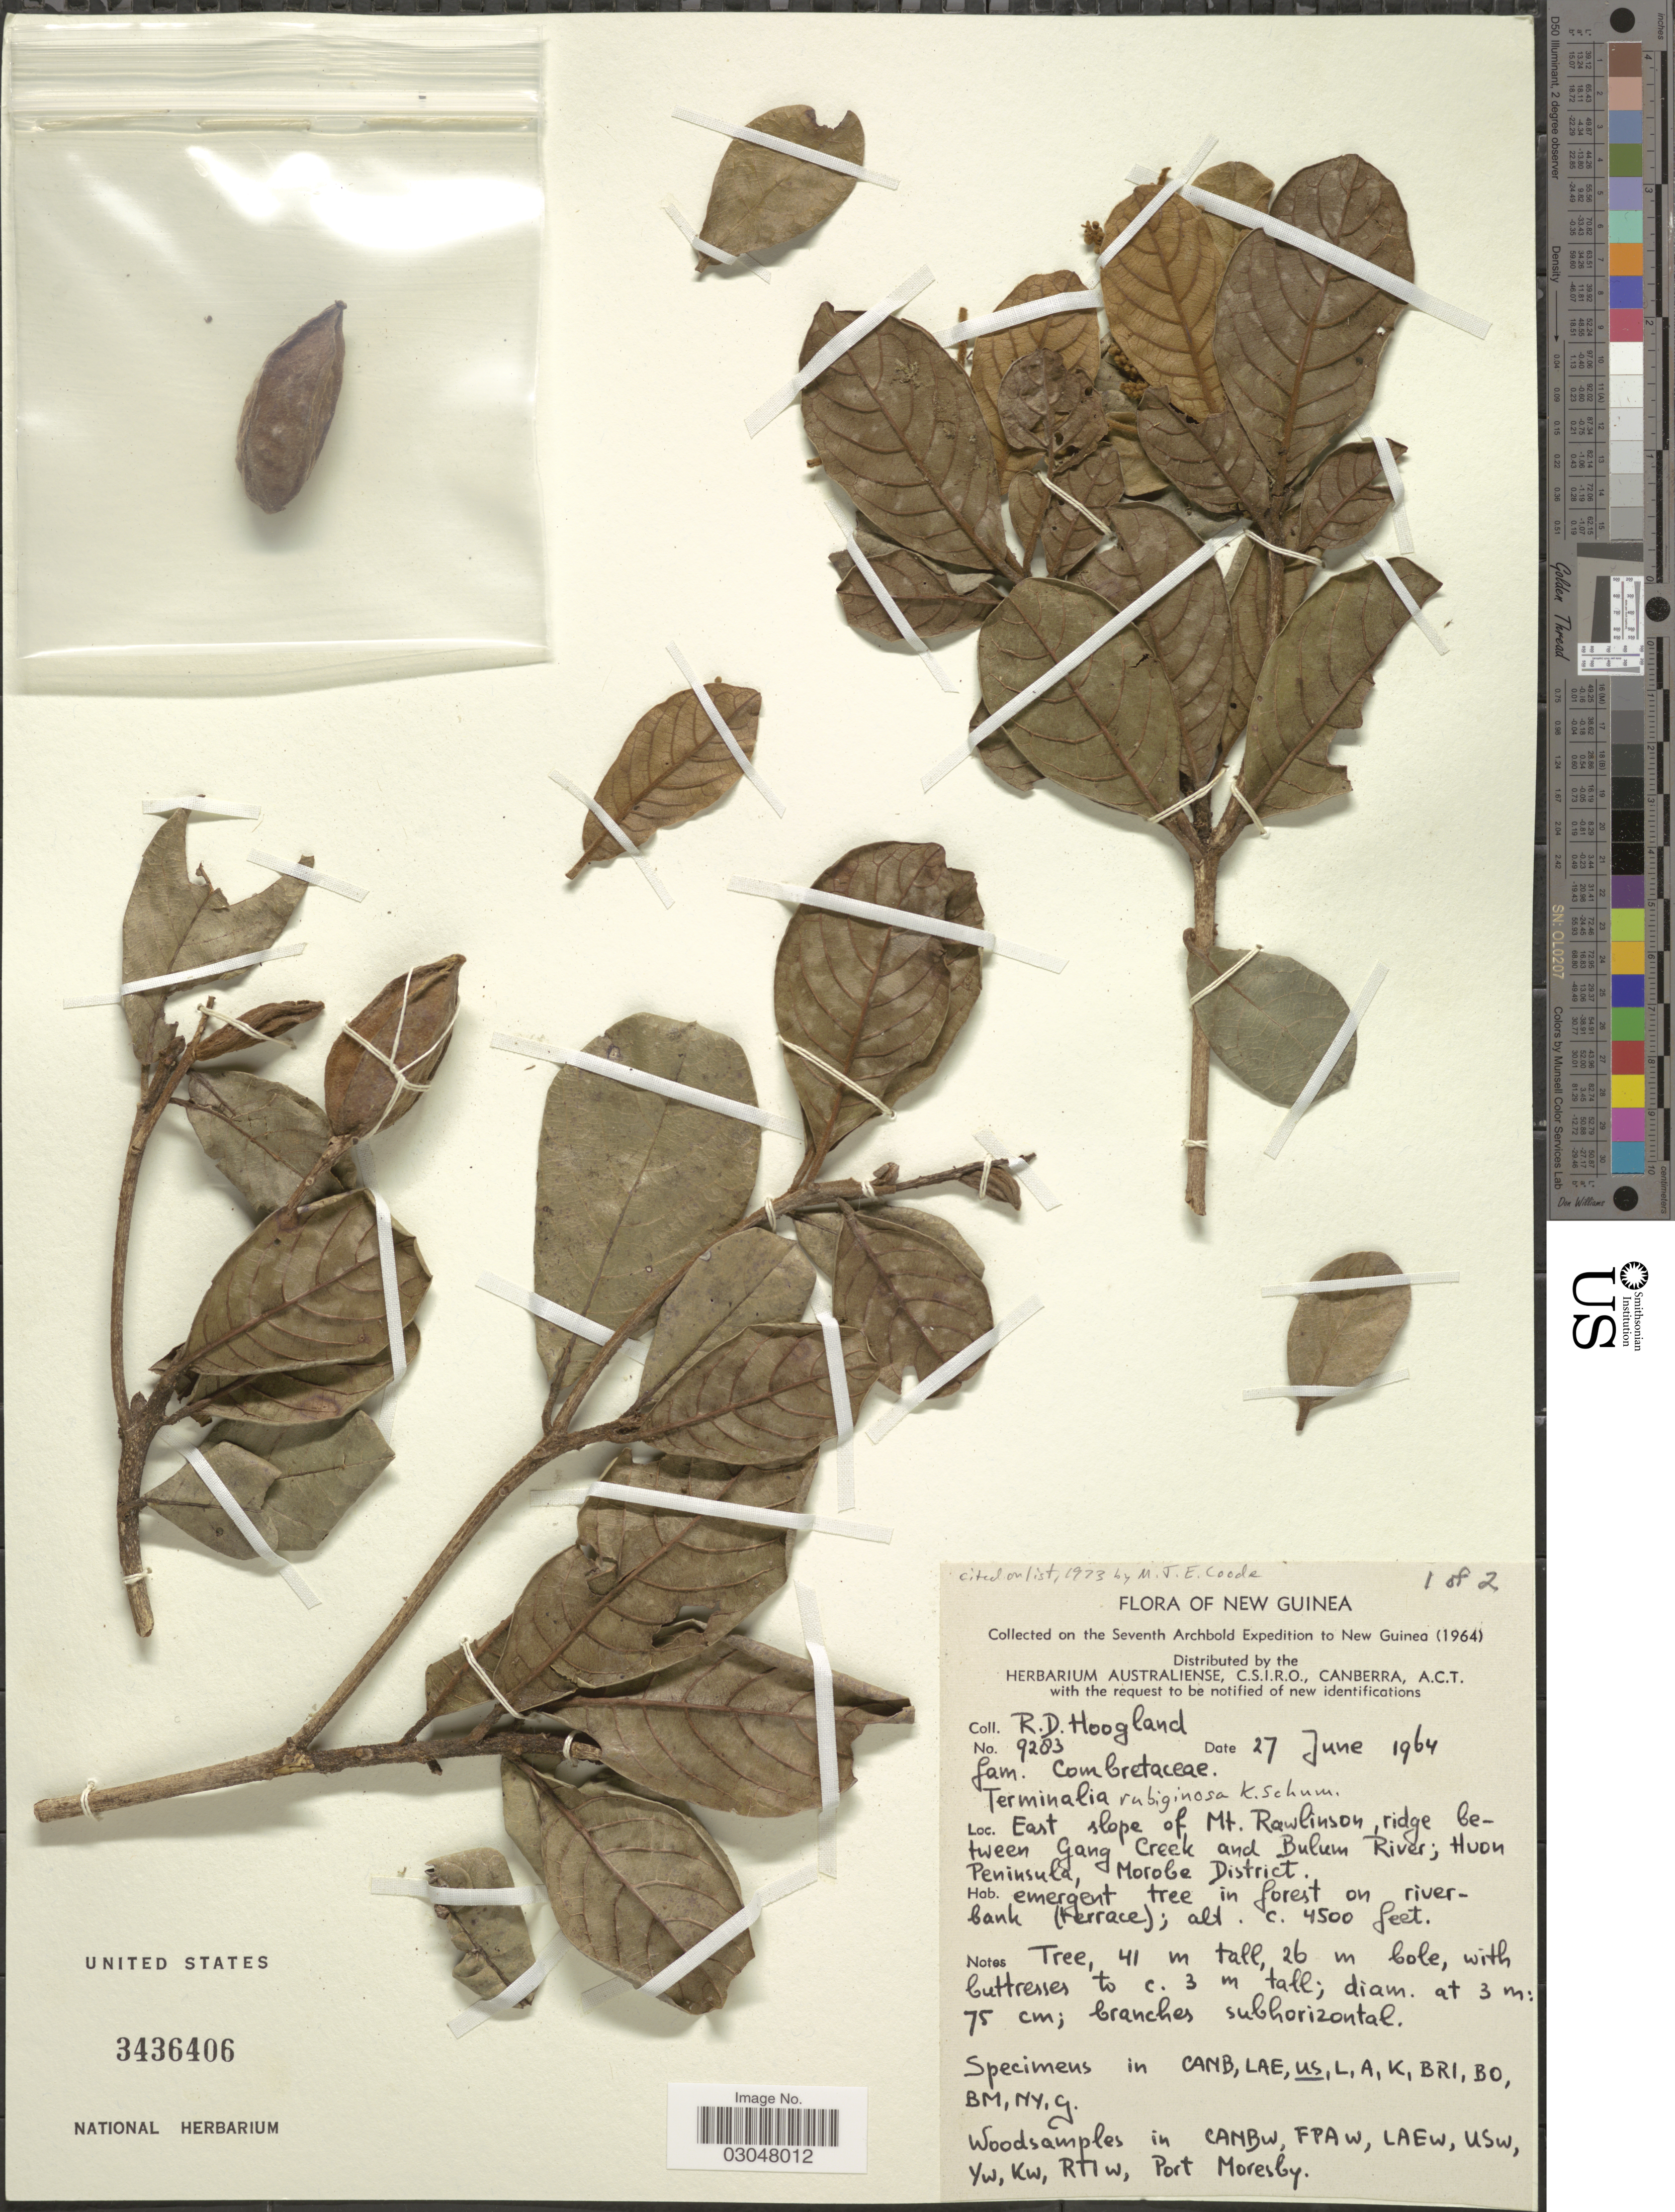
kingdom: Plantae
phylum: Tracheophyta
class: Magnoliopsida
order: Myrtales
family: Combretaceae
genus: Terminalia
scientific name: Terminalia rubiginosa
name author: K. Schum.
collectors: R. D. Hoogland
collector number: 9283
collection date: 1964-06-27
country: Papua New Guinea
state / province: Morobe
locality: New Guinea. East slope of Mt. Rawlinson, ridge between Gang Creek and Bulum River; Huon Peninsula, Morobe District.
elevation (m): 1372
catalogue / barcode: US 3436406